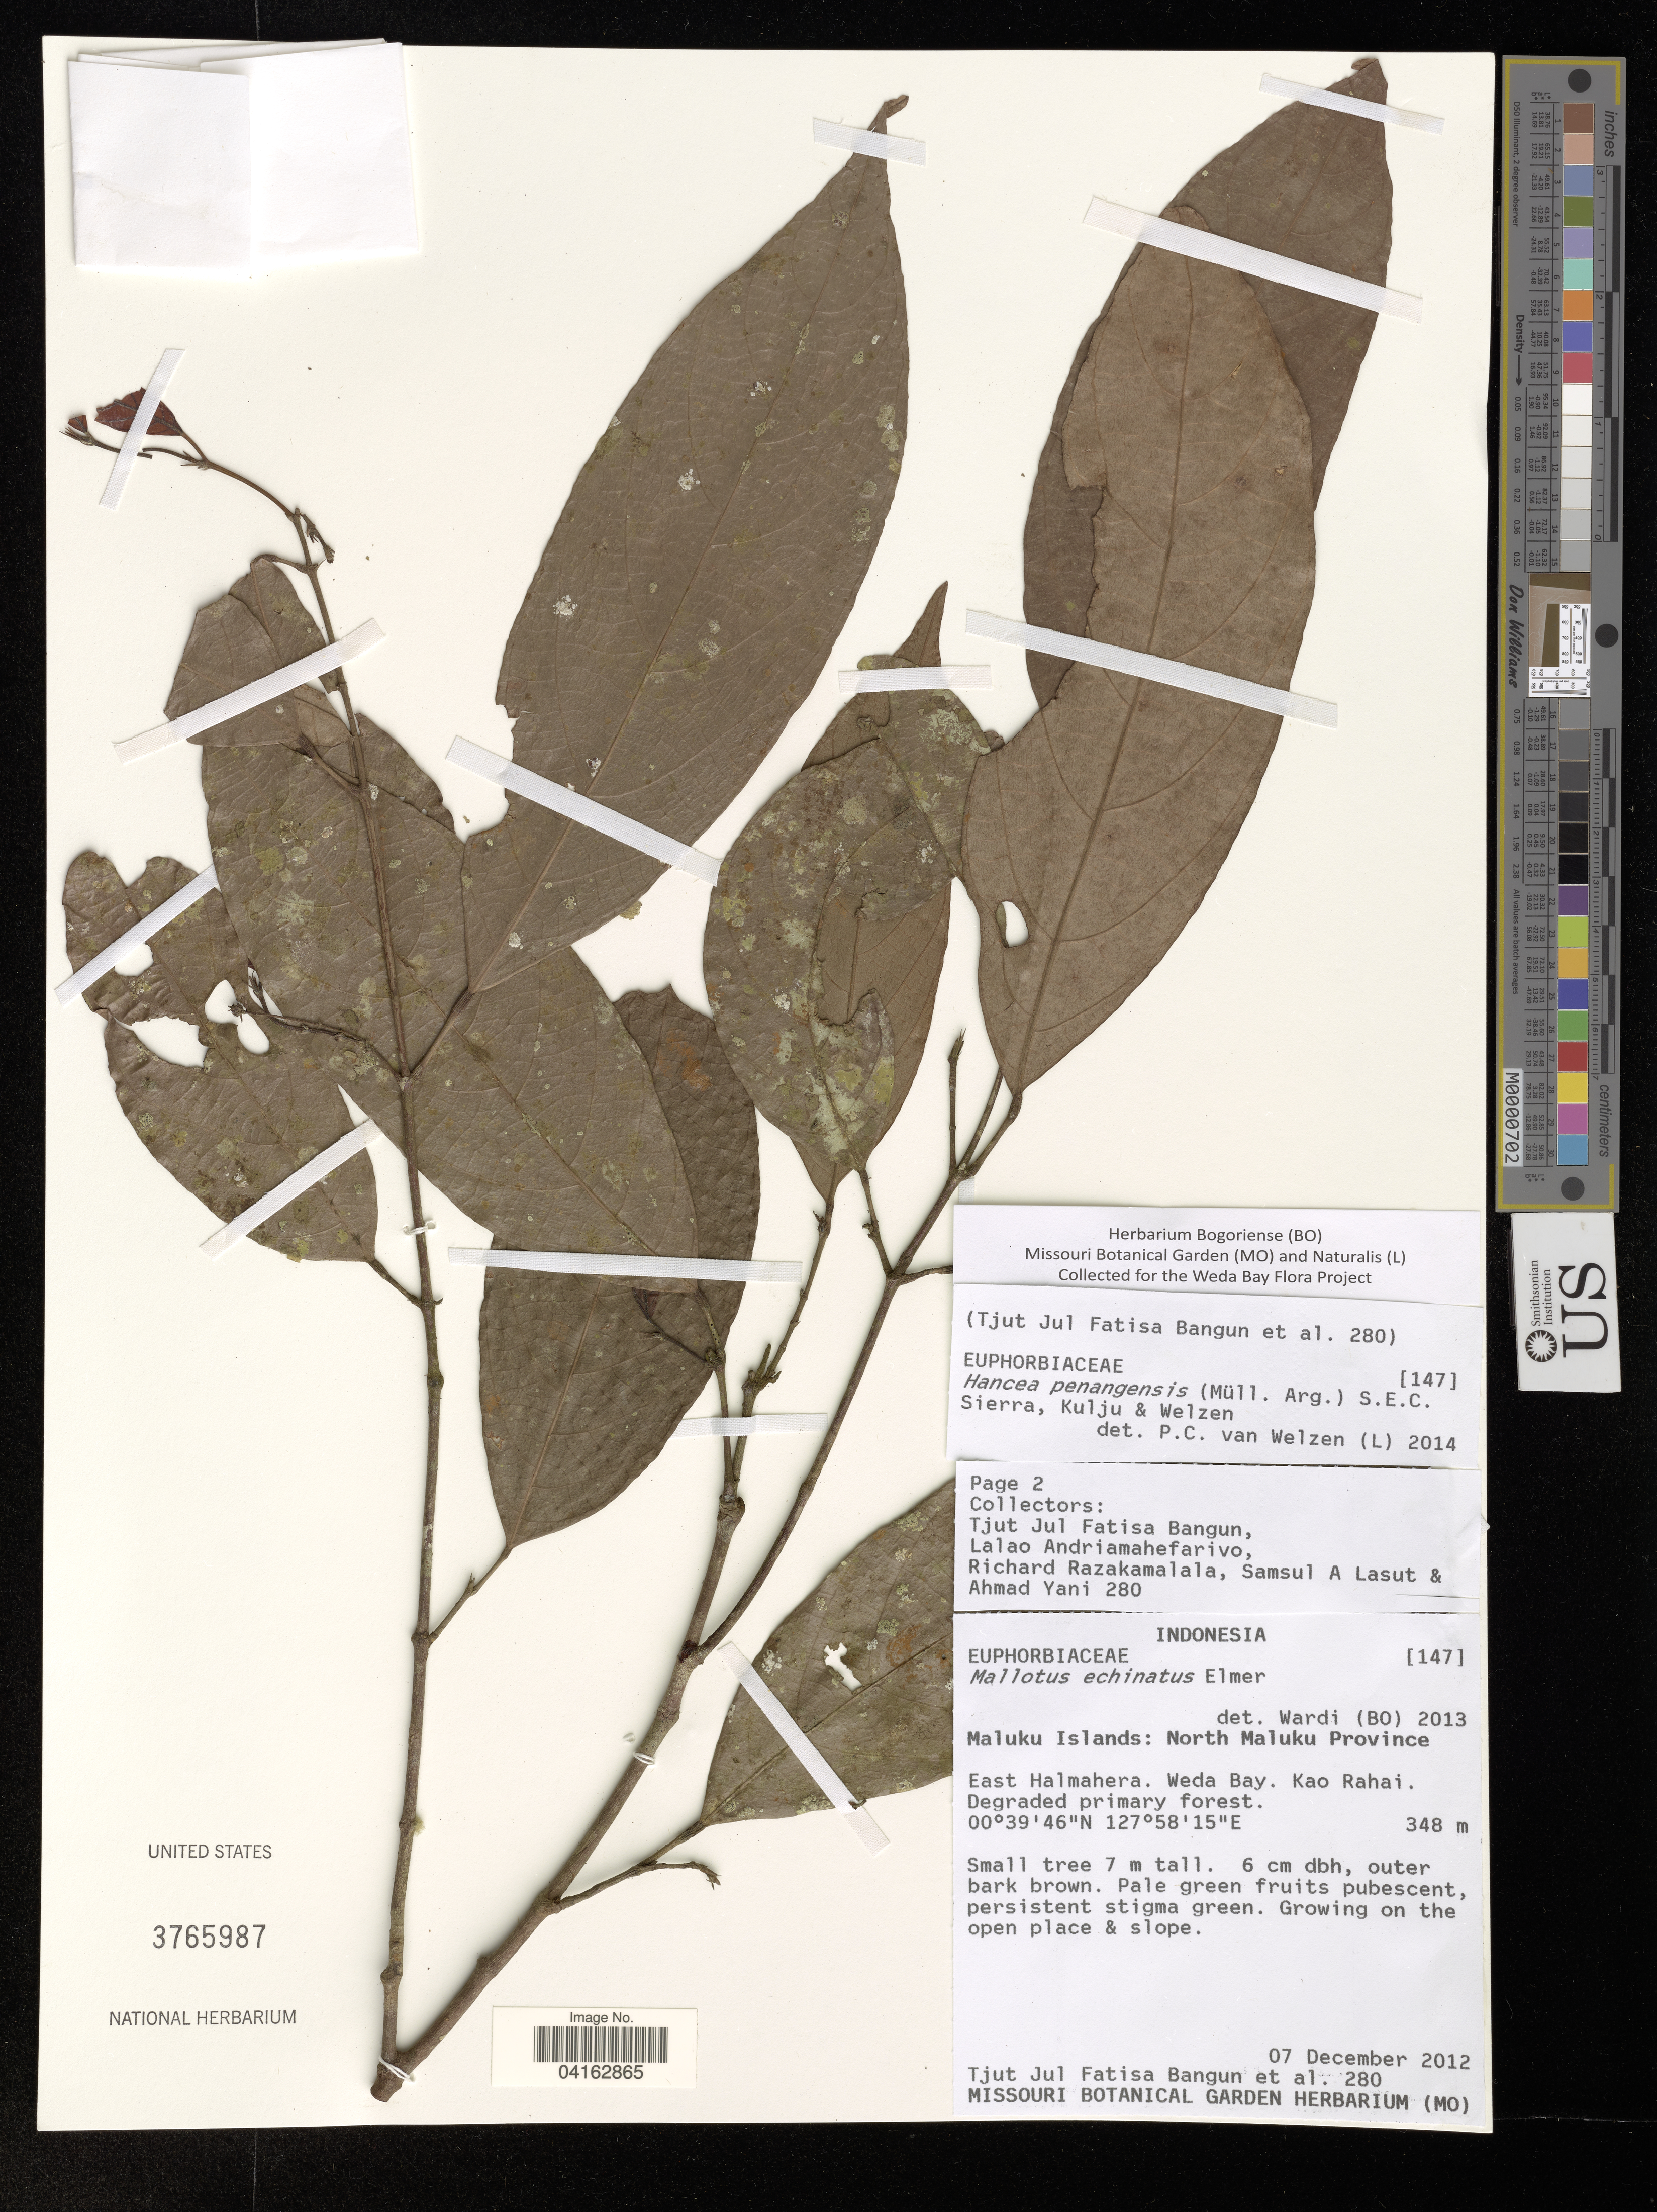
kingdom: Plantae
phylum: Tracheophyta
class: Magnoliopsida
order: Malpighiales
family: Euphorbiaceae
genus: Hancea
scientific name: Hancea penangensis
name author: (Müll. Arg.) S.E.C. Sierra et al.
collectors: T. Bangun, L. Andriamahefarivo, R. Razakamalala, S. Lasut & A. Yani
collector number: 280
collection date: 2012-12-07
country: Indonesia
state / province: Maluku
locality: Maluku Islands: North Maluku Province. East Halmahera. Weda Bay. Kao Rahai. Degraded primary forest.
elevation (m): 348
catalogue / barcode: US 3765987